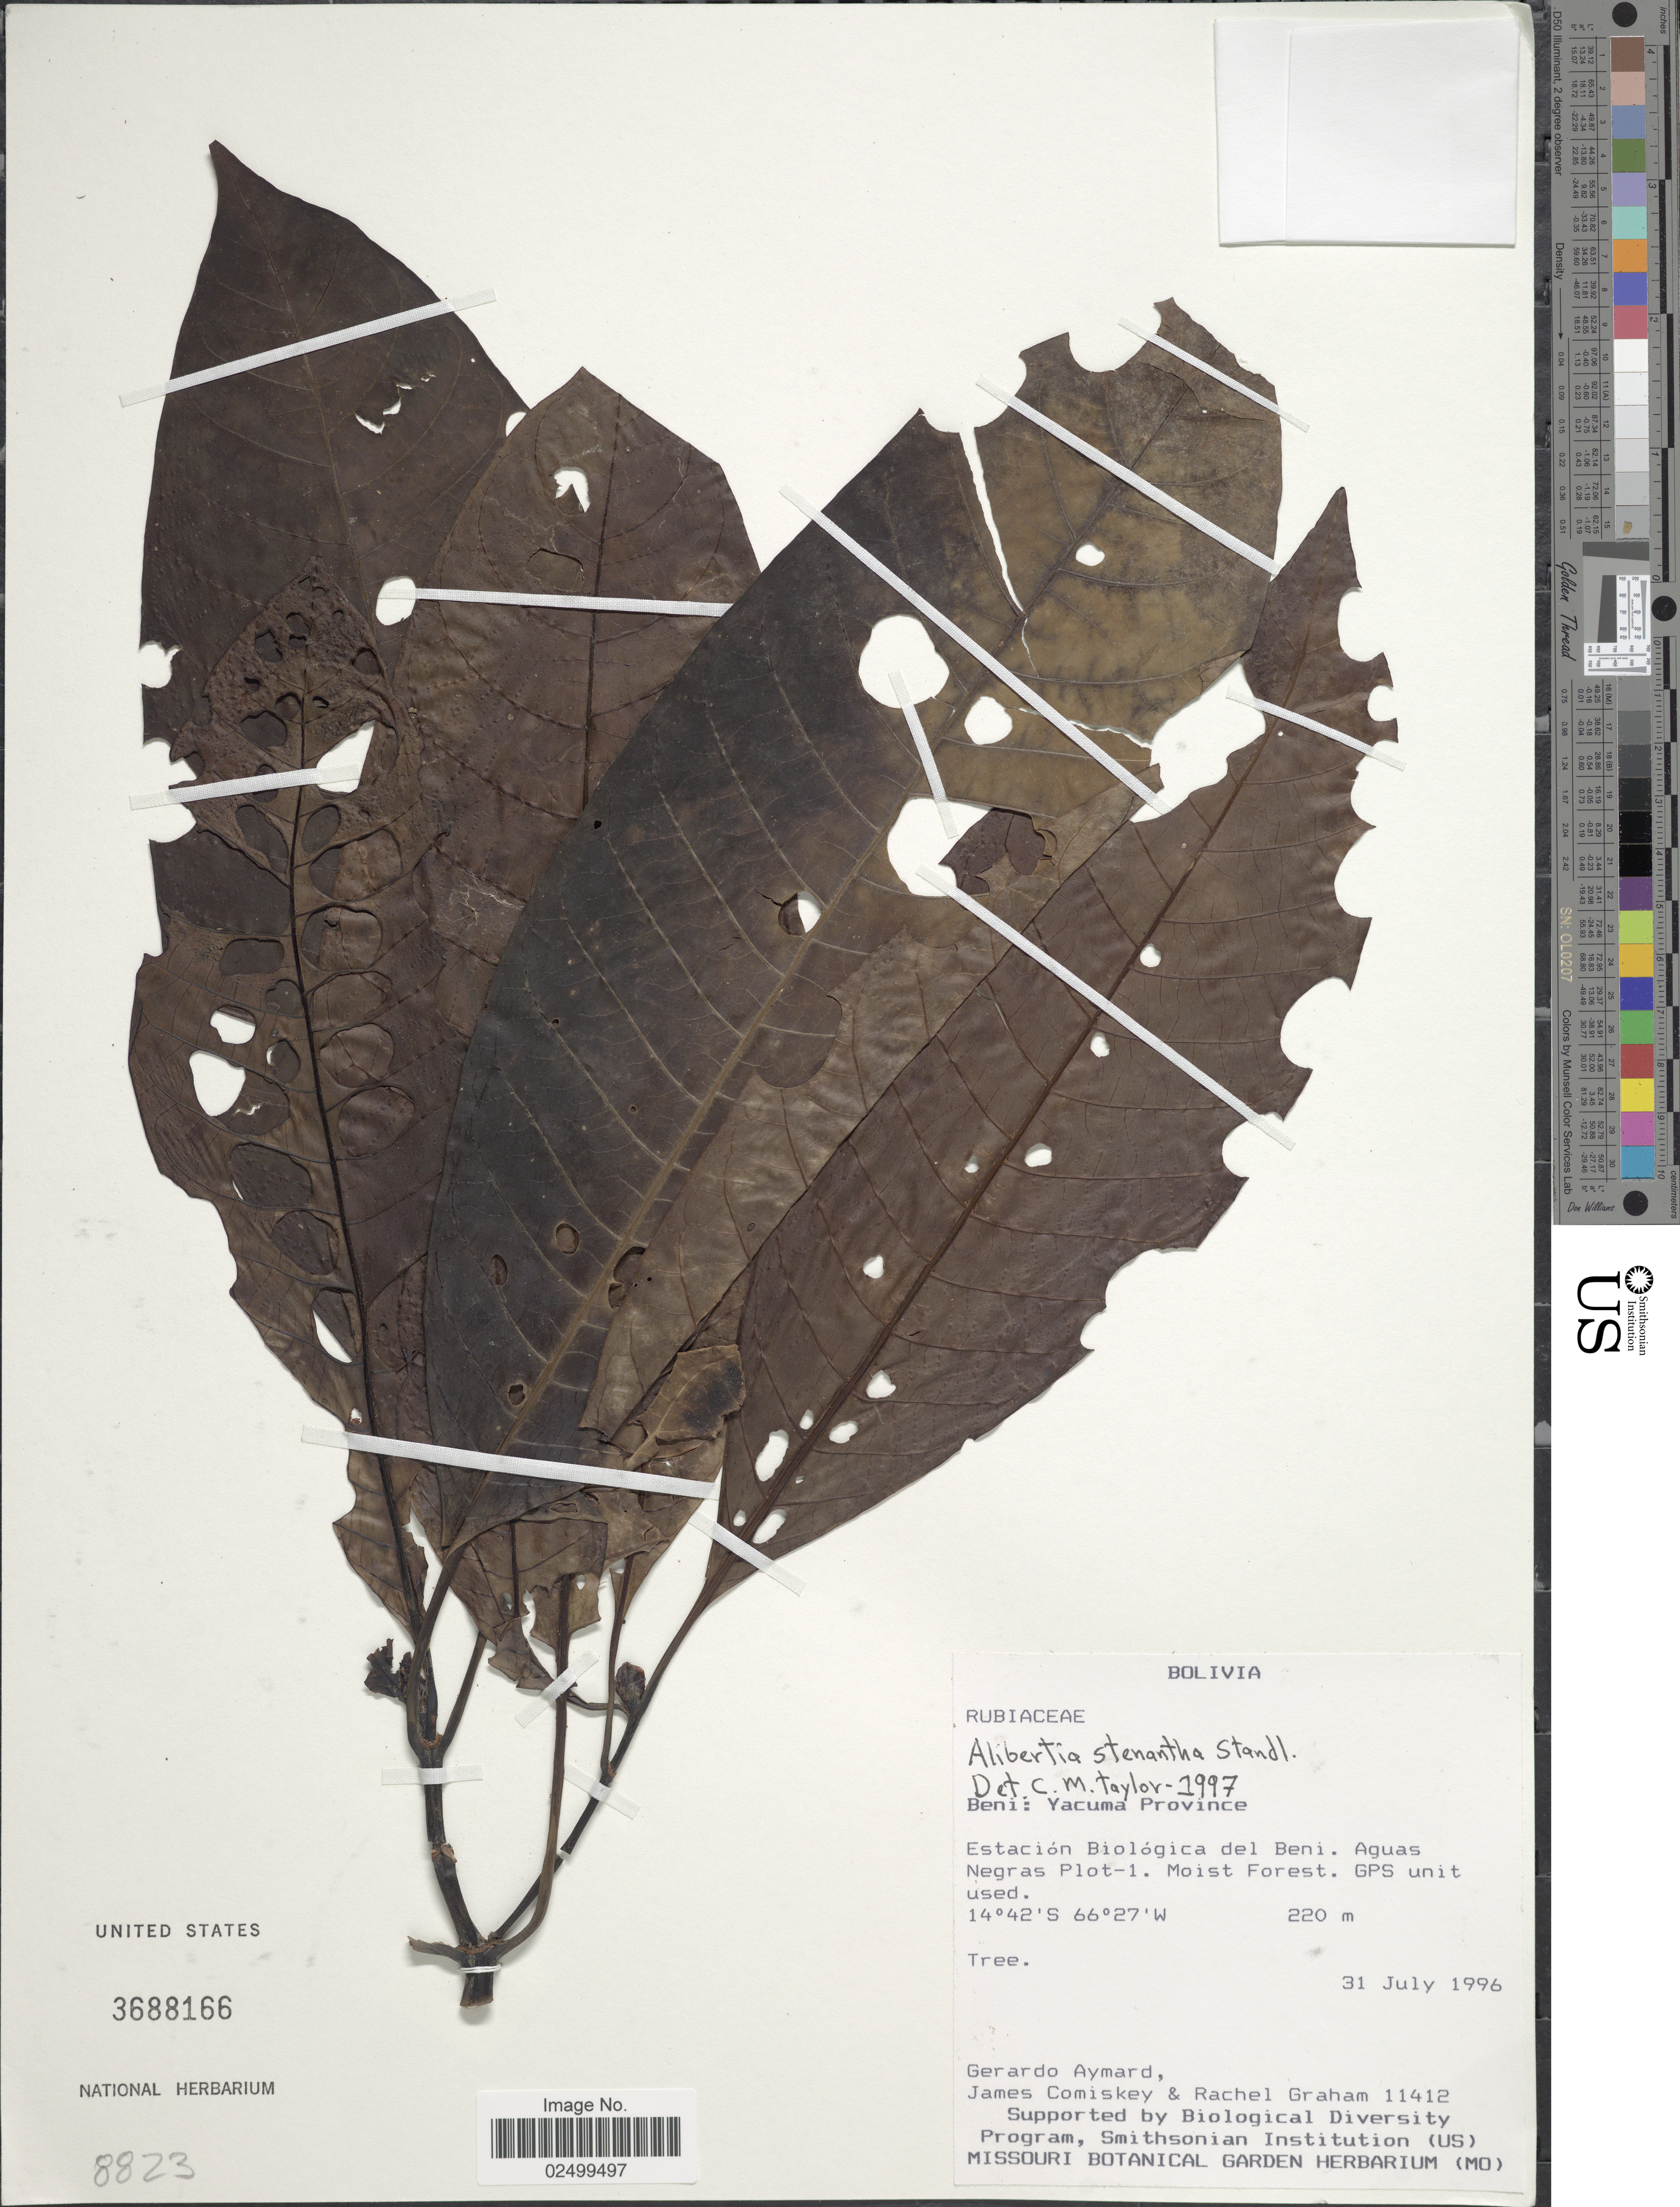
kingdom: Plantae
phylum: Tracheophyta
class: Magnoliopsida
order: Gentianales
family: Rubiaceae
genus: Alibertia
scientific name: Alibertia stenantha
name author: Standl.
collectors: G. A. Aymard, J. A. Comiskey & R. Graham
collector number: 11412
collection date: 1996-07-31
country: Bolivia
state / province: Beni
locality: Yacuma Province, Estación Biológica del Beni. Aguas Negras Plot-1. Moist Forest. GPS unit used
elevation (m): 220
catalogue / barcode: US 3688166